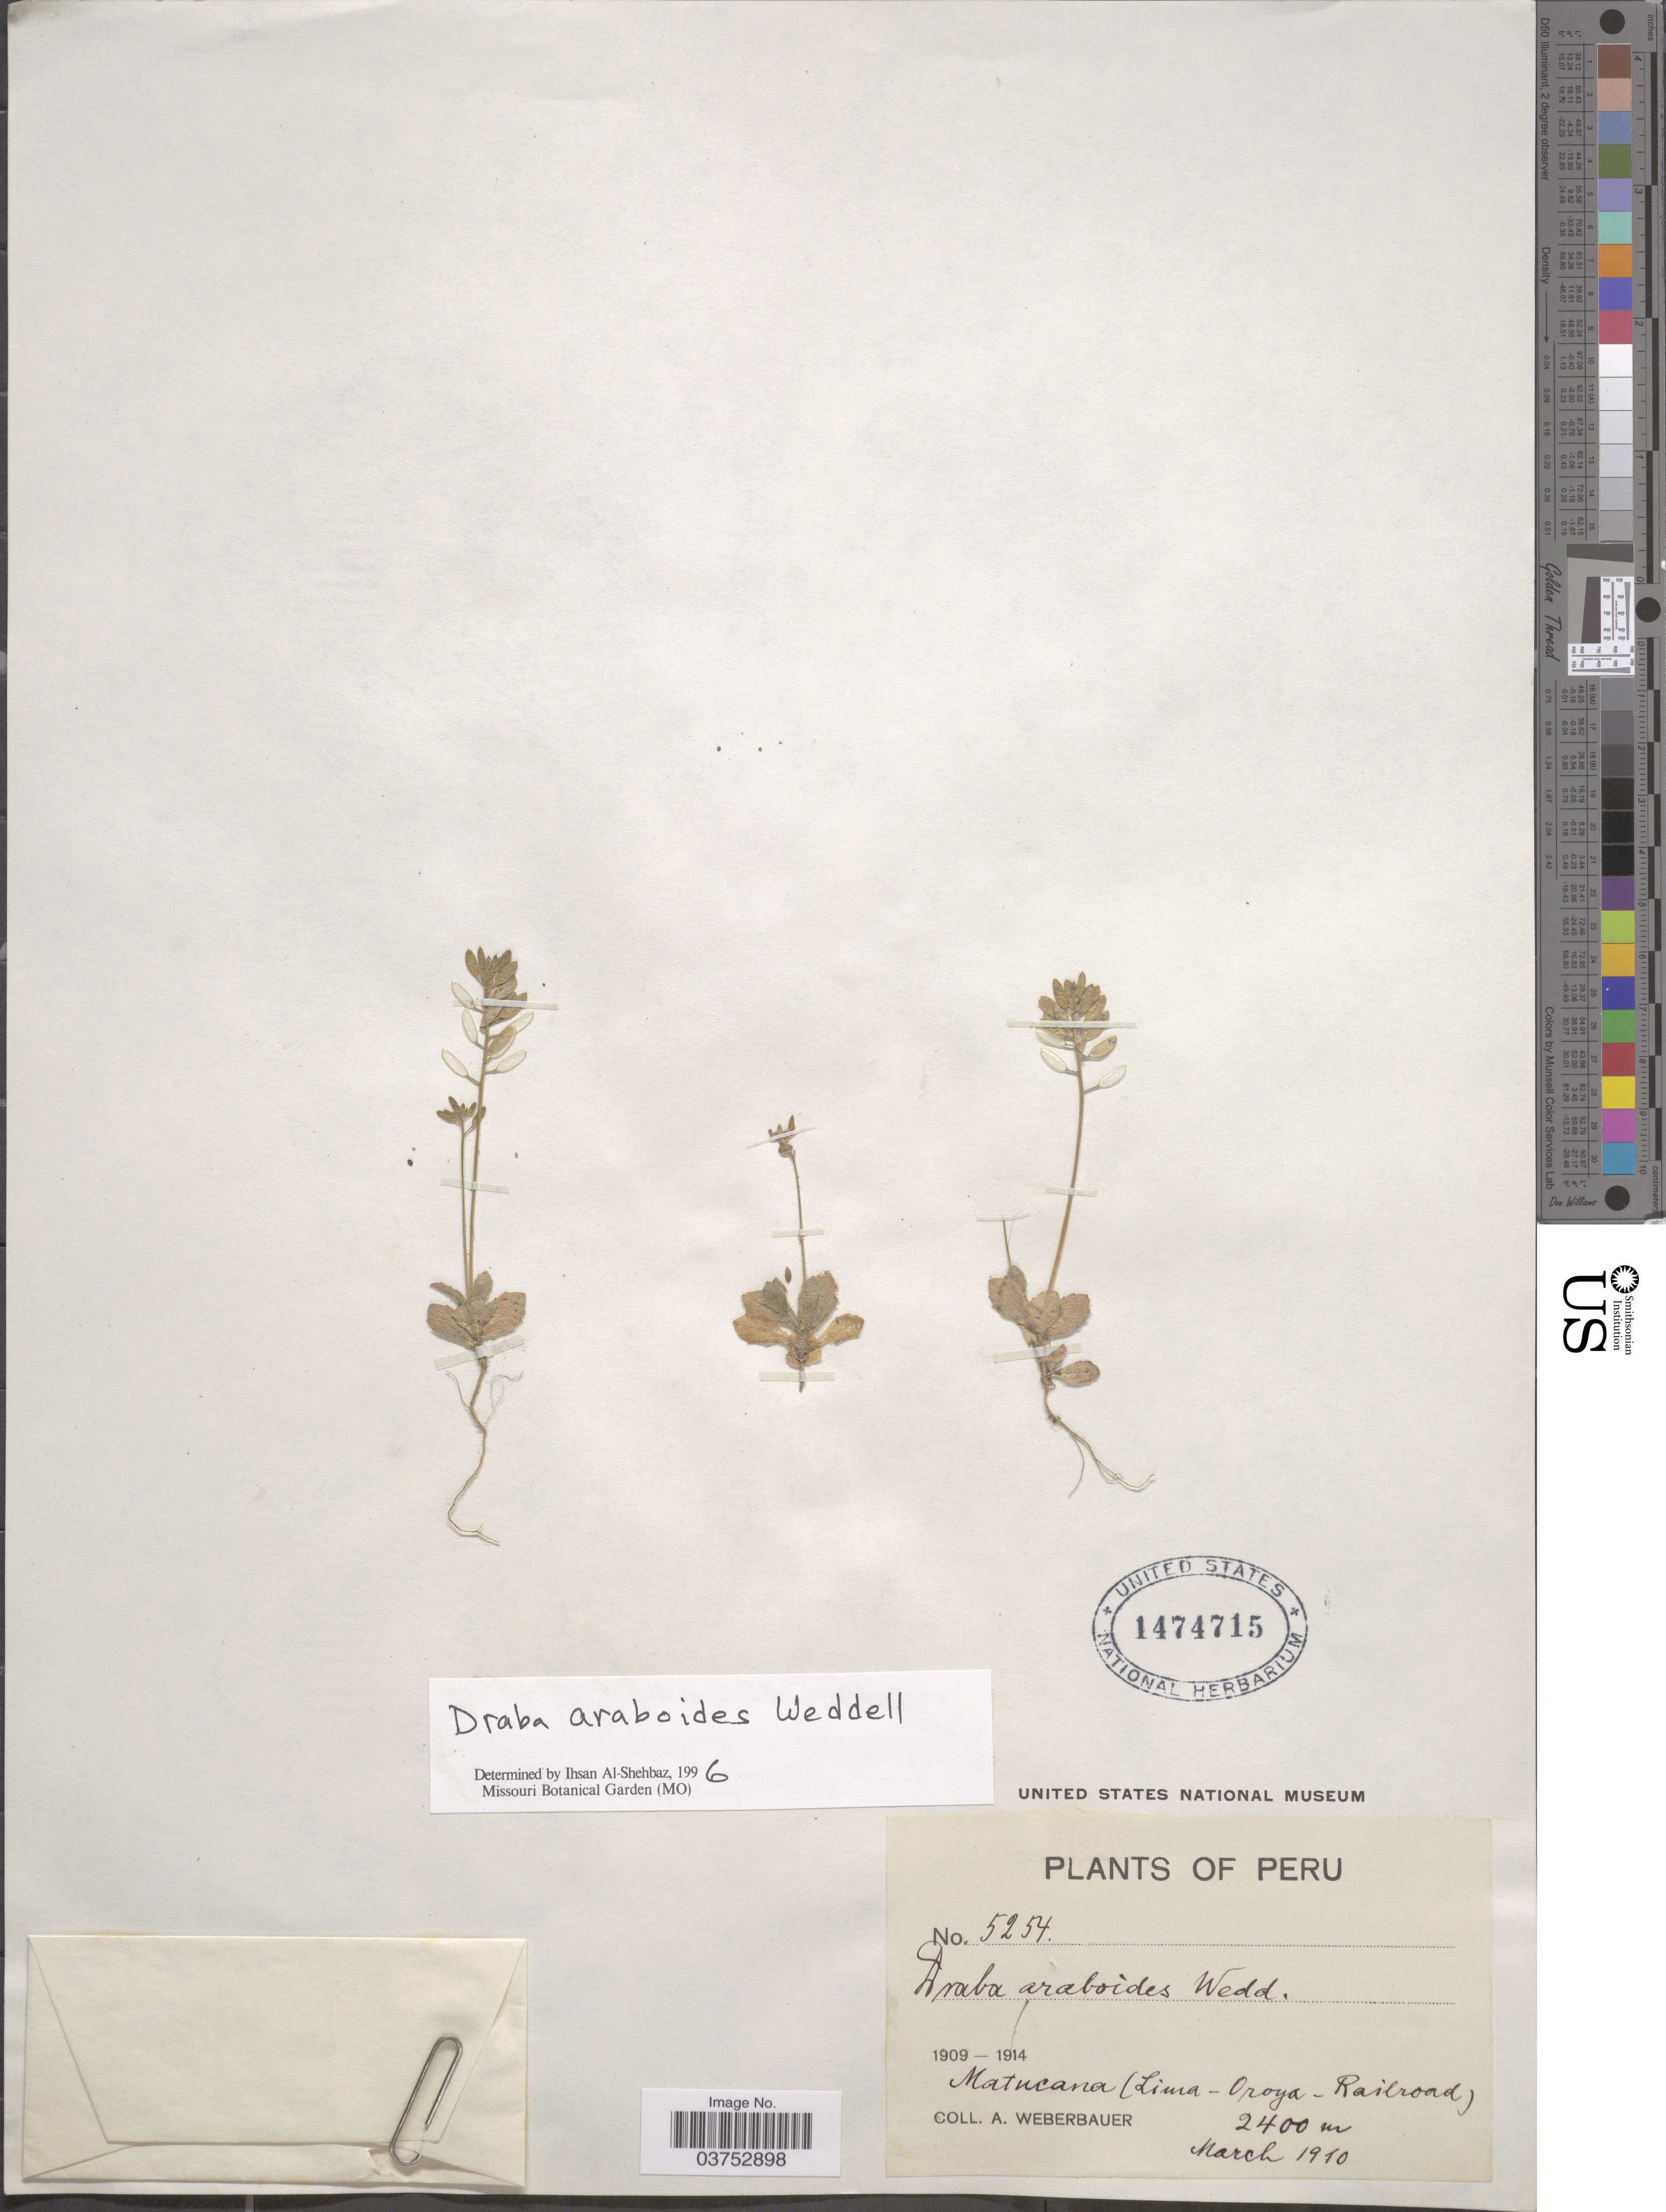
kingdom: Plantae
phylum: Tracheophyta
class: Magnoliopsida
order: Brassicales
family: Brassicaceae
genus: Draba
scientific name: Draba araboides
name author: (A. Gray) Wedd.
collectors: A. Weberbauer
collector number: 5254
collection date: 1910-03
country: Peru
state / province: Lima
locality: Matucana (Lima - Oroya - Railroad).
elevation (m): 2400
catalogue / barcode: US 1474715